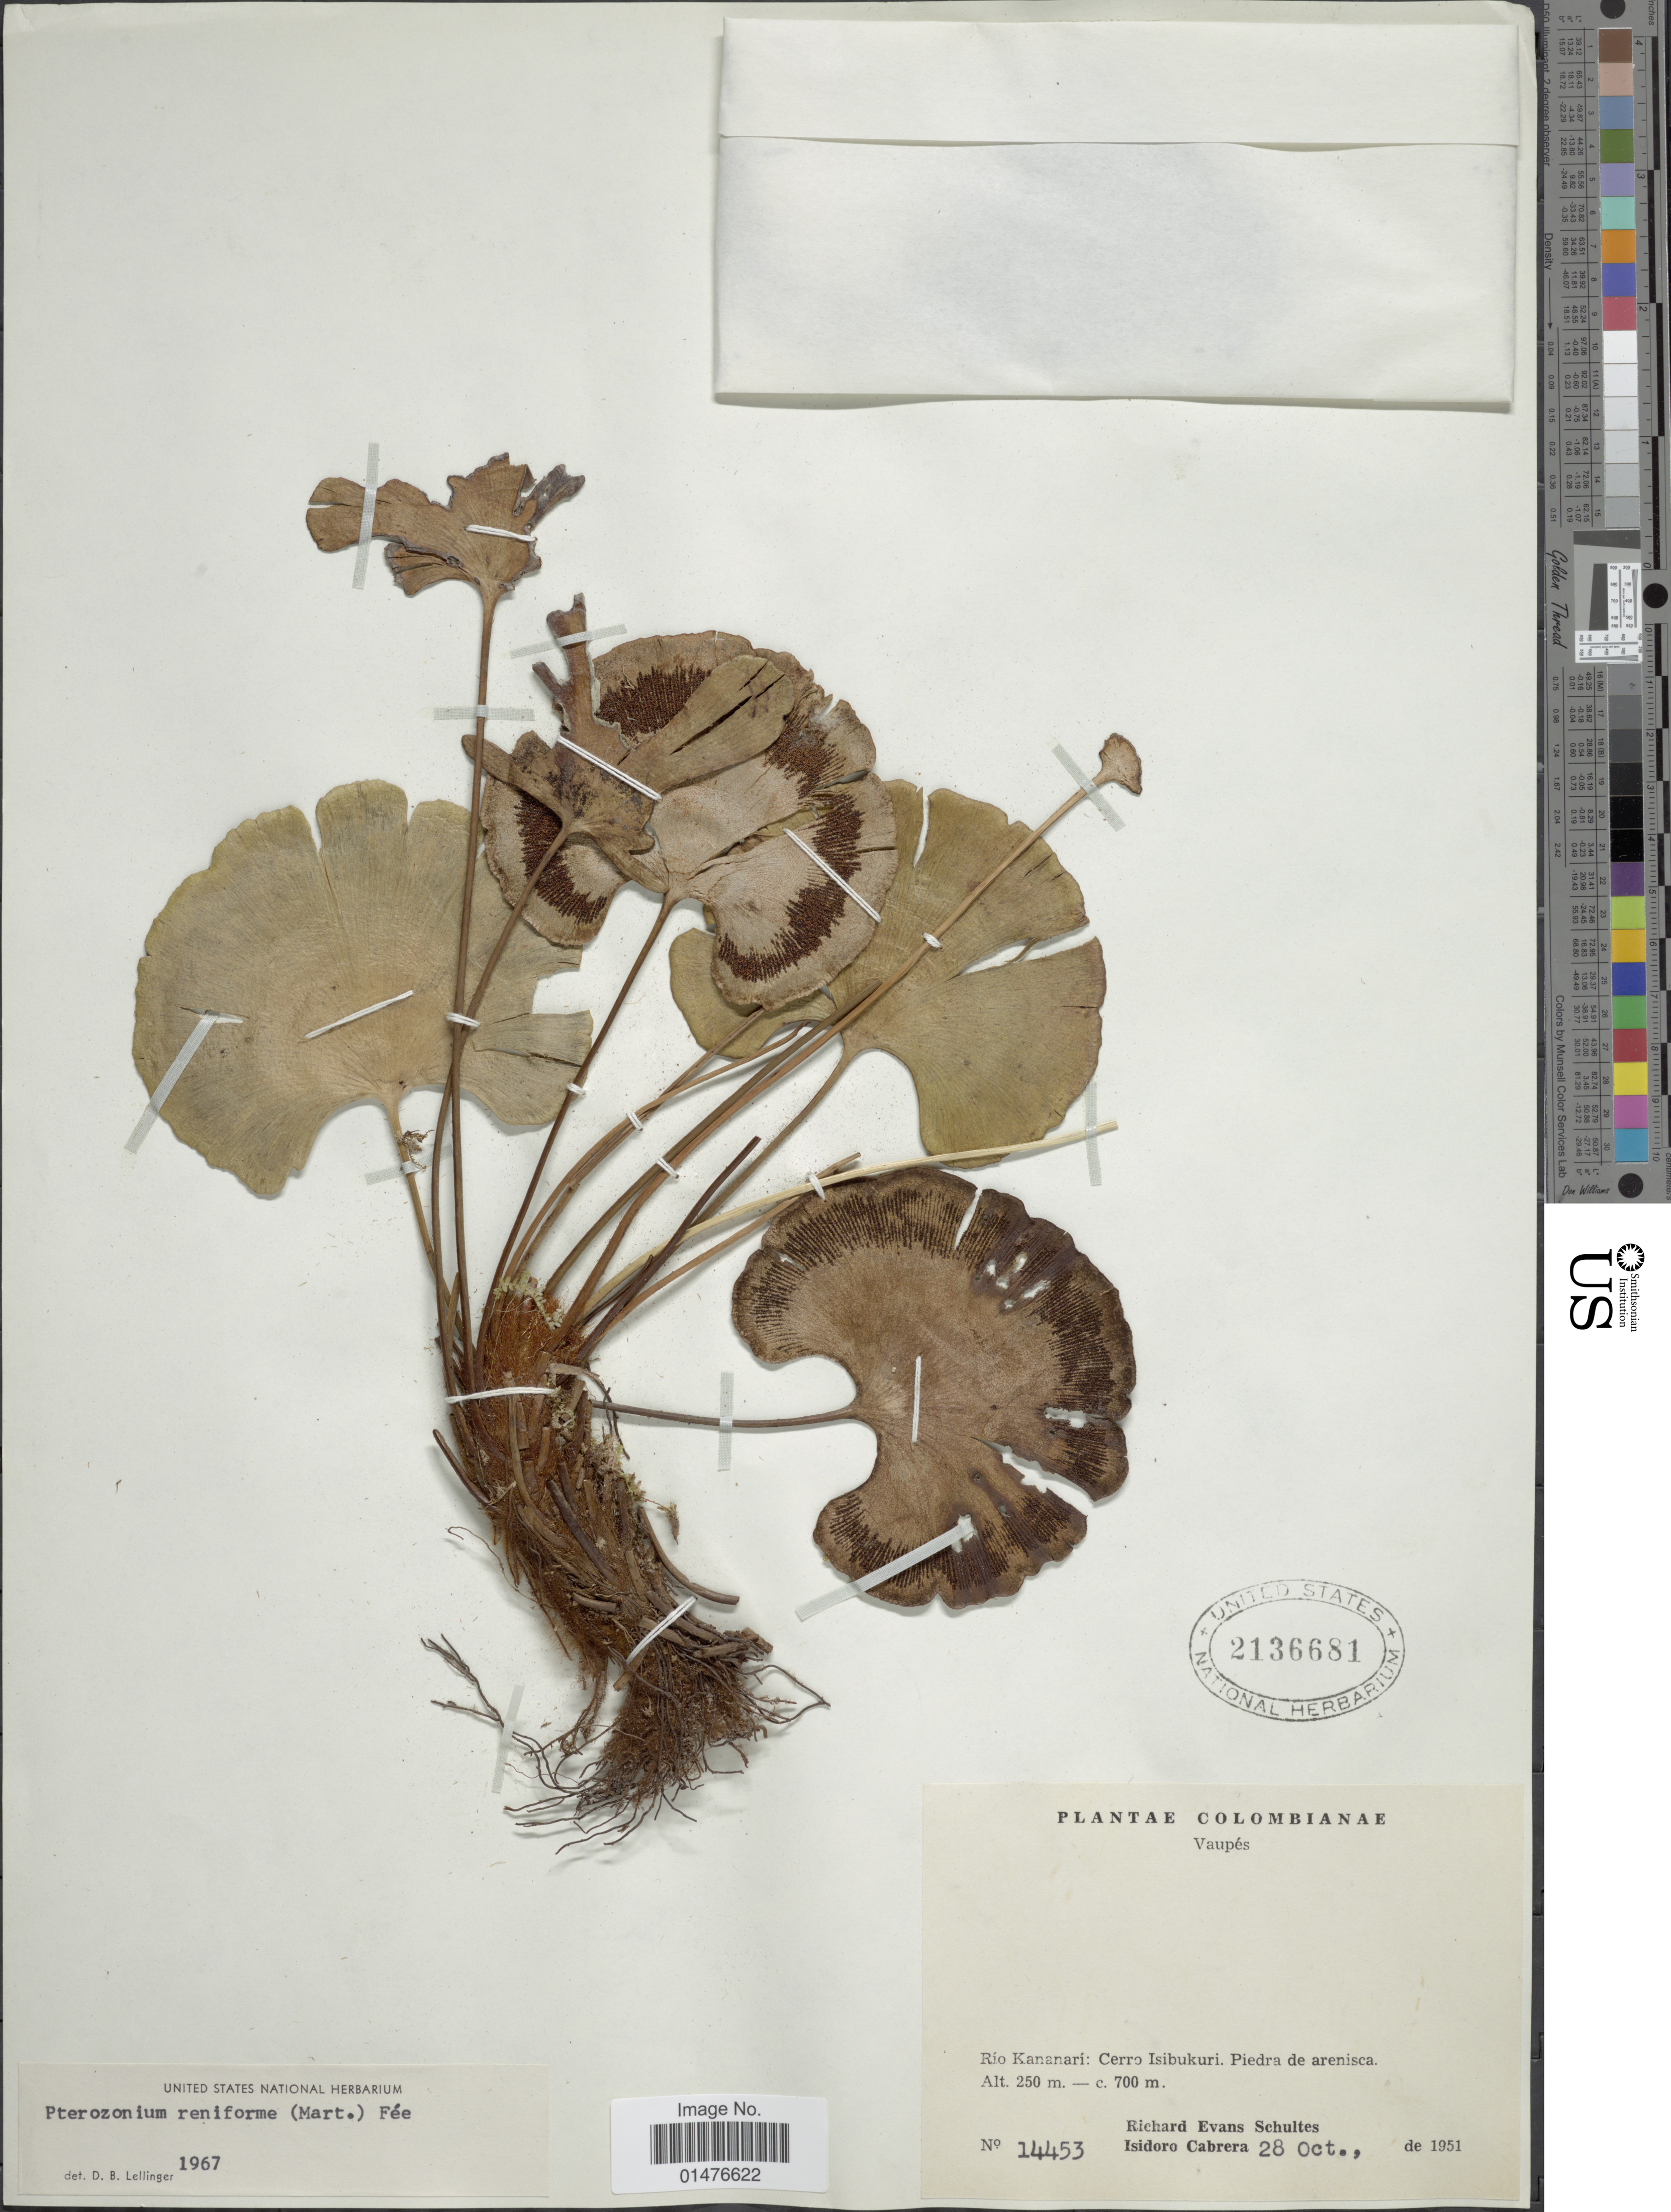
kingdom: Plantae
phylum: Tracheophyta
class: Polypodiopsida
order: Polypodiales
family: Pteridaceae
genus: Pterozonium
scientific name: Pterozonium reniforme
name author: (Mart.) Fée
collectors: I. Cabrera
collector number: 14453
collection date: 1951-10-28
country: Colombia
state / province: Vaupés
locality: Río Kananarí: Cerro Isibukuri, Piedra de arenisca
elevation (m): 250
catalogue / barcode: US 2136681